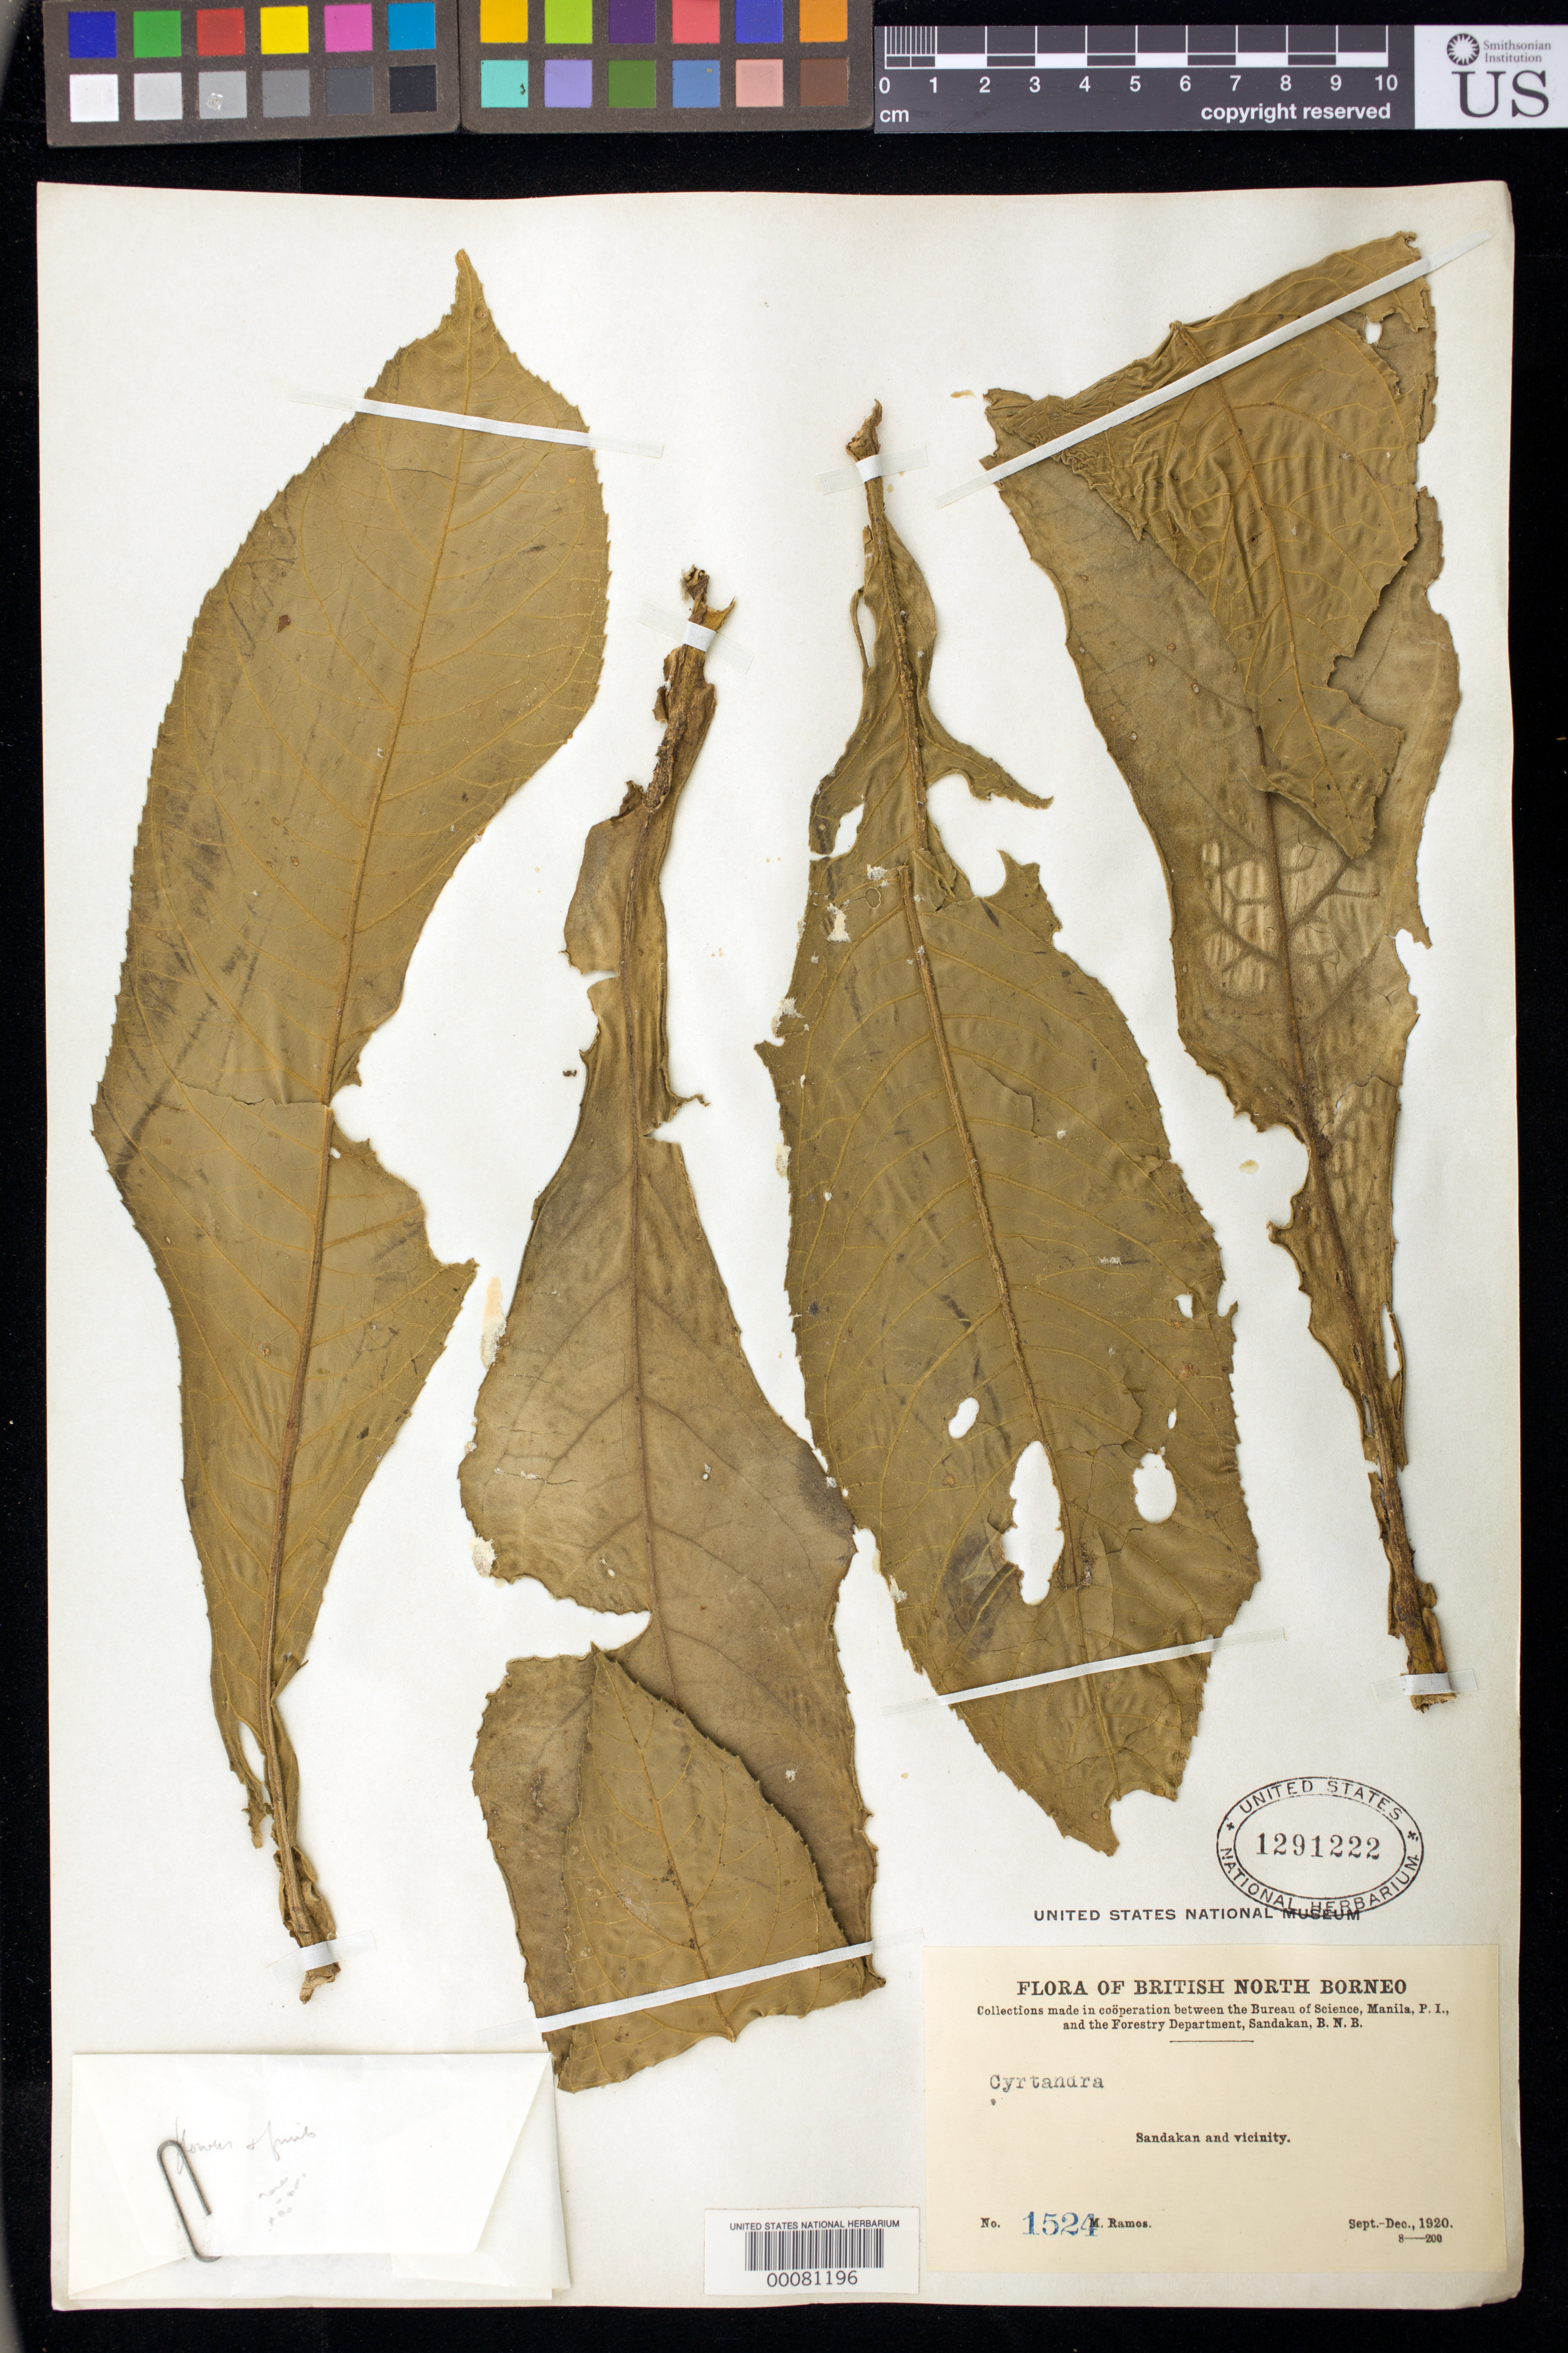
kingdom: Plantae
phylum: Tracheophyta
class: Magnoliopsida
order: Lamiales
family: Gesneriaceae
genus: Cyrtandra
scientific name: Cyrtandra sp.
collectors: M. Ramos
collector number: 1524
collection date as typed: Sep-Dec 1920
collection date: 1920-09/1920-12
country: Malaysia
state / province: Sabah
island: Borneo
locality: Sandakan and vicinity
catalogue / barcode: US 1291222